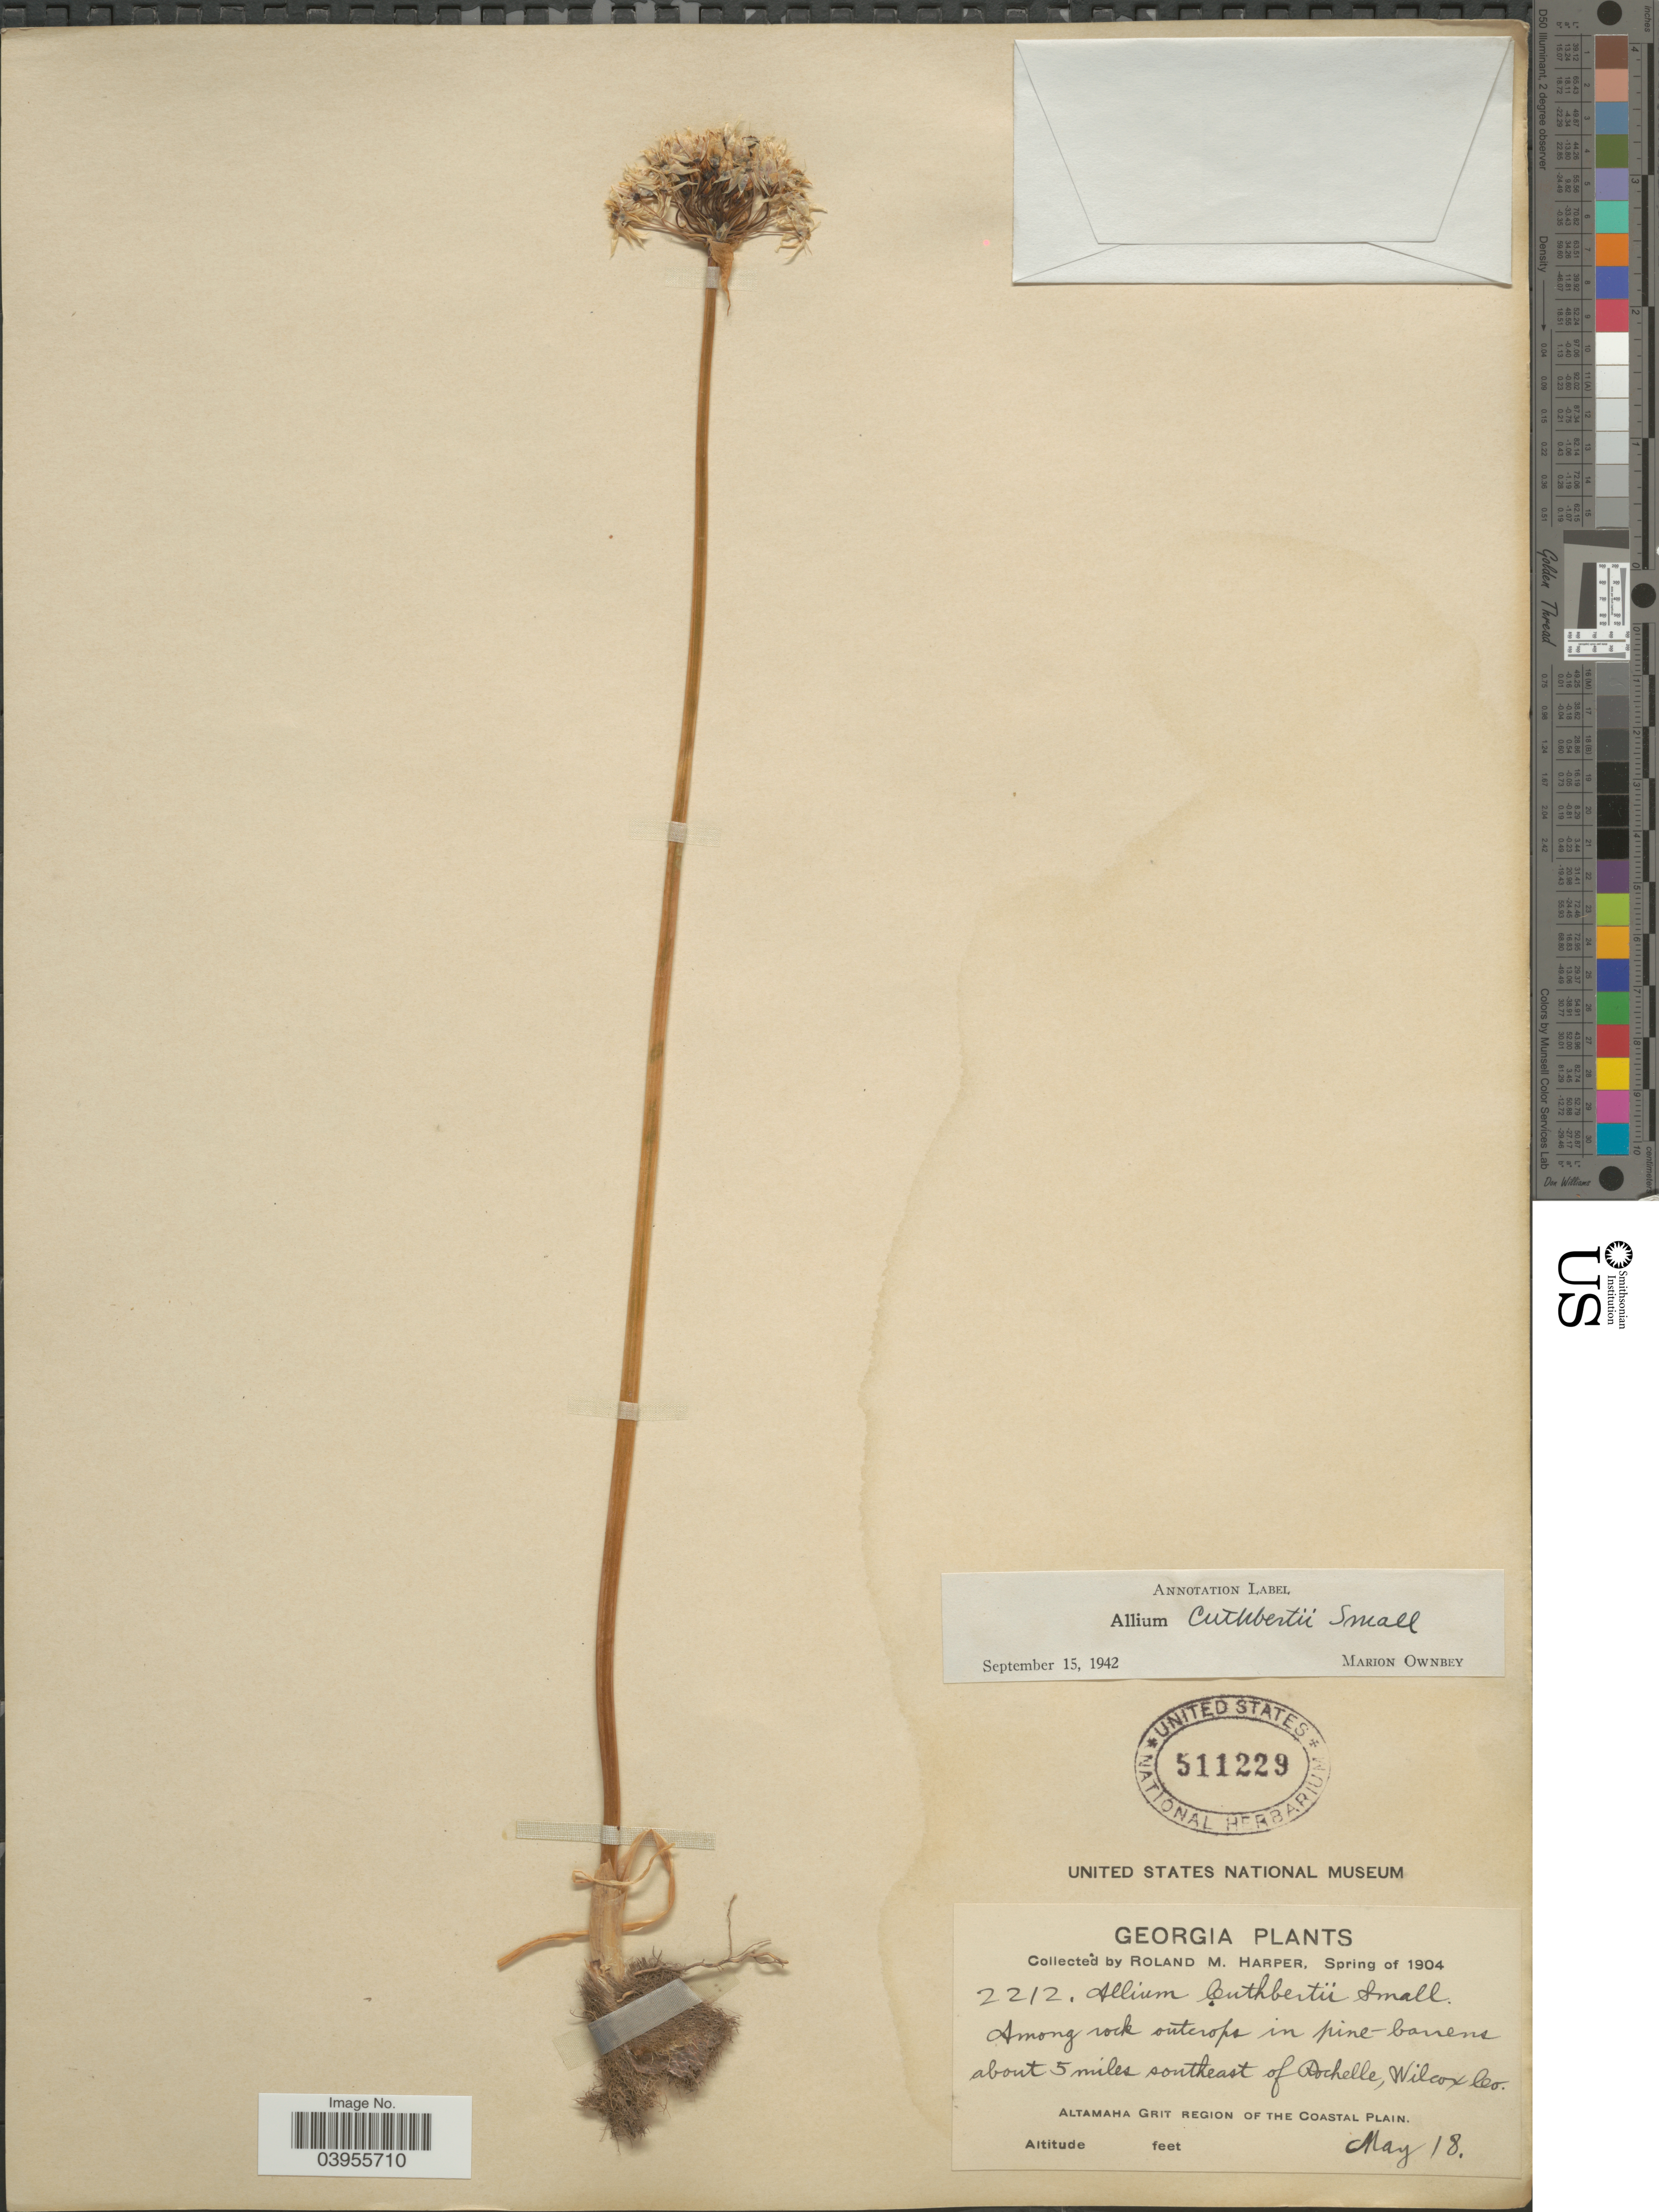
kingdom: Plantae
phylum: Tracheophyta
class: Liliopsida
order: Asparagales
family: Amaryllidaceae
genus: Allium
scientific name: Allium cuthbertii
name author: Small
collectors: R. M. Harper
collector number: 2212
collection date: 1904-05-18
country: United States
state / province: Georgia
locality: Among rock outcrops in pine-barrens about 5 miles southeast of Rochelle, Wilcox Co. Altamaha Grit Region of the Coastal Plain.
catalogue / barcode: US 511229